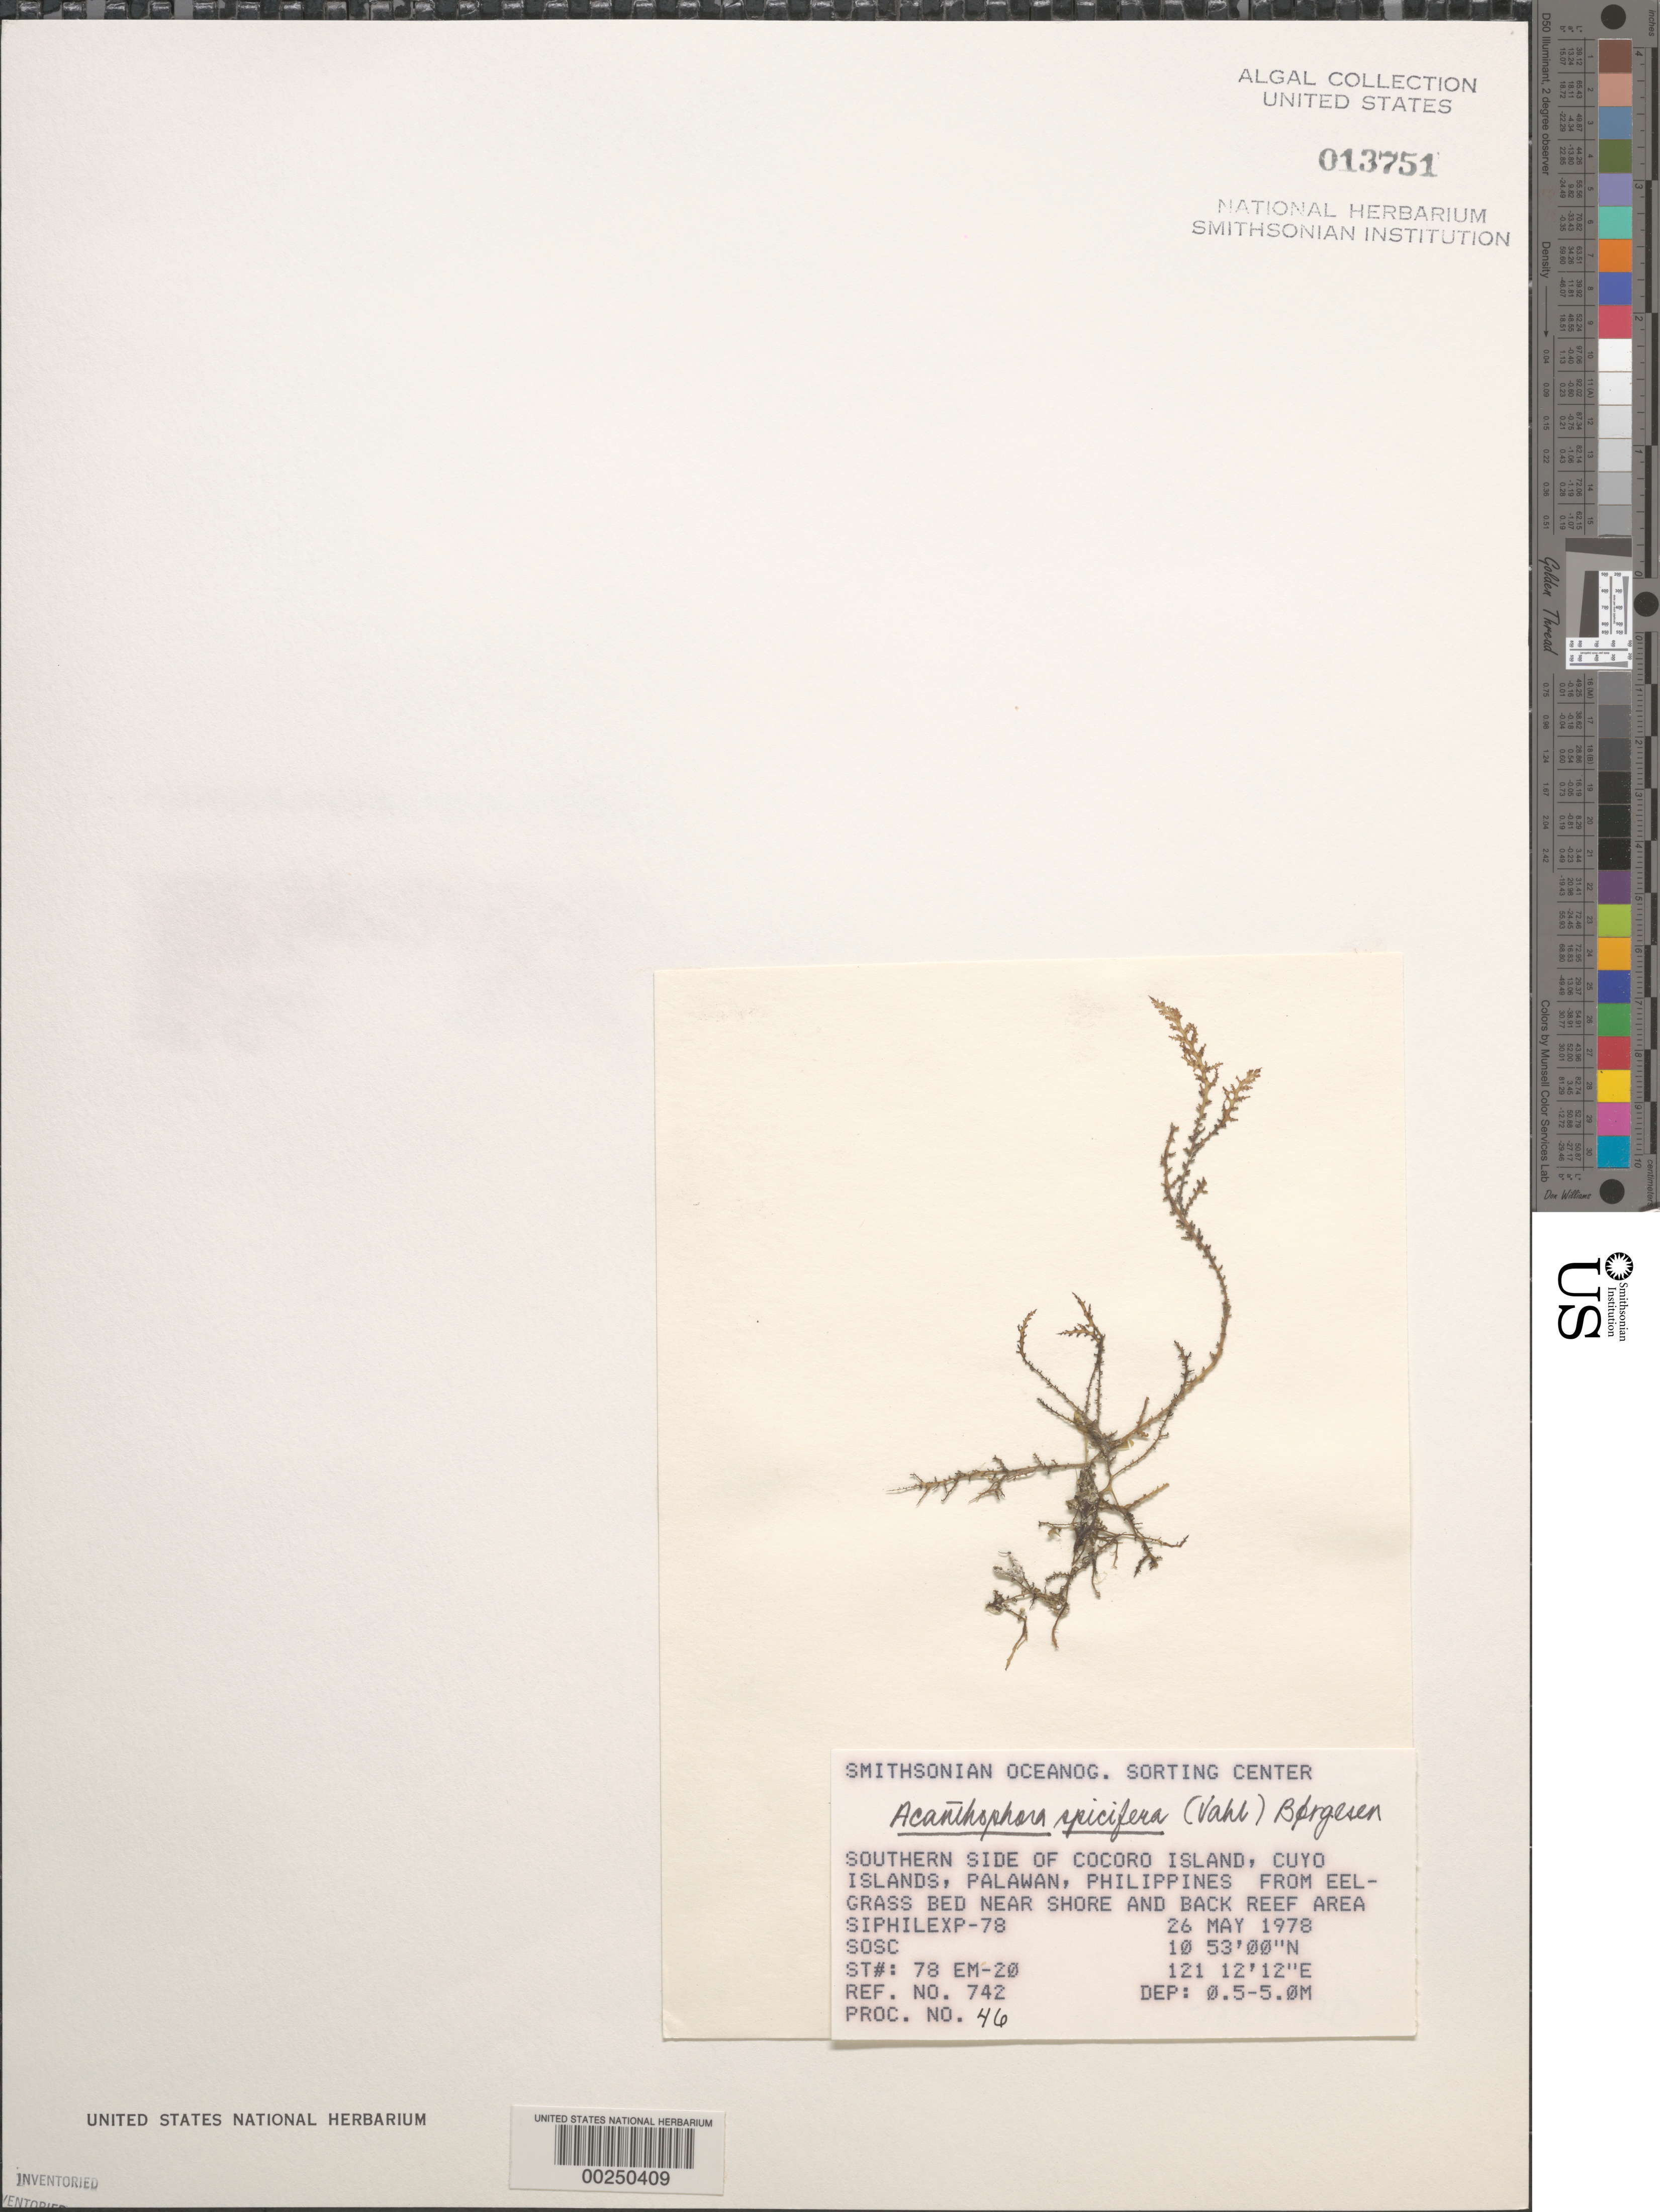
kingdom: Plantae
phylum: Rhodophyta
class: Florideophyceae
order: Ceramiales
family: Rhodomelaceae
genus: Acanthophora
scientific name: Acanthophora spicifera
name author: (Vahl) Børgesen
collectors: SOSC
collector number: Station 78 Em-20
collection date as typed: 26 May 1978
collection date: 1978-05-26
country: Philippines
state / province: Mimaropa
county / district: Palawan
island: Cocoro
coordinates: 10 53' 00" N, 121 12' 12" E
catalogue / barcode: US 13751